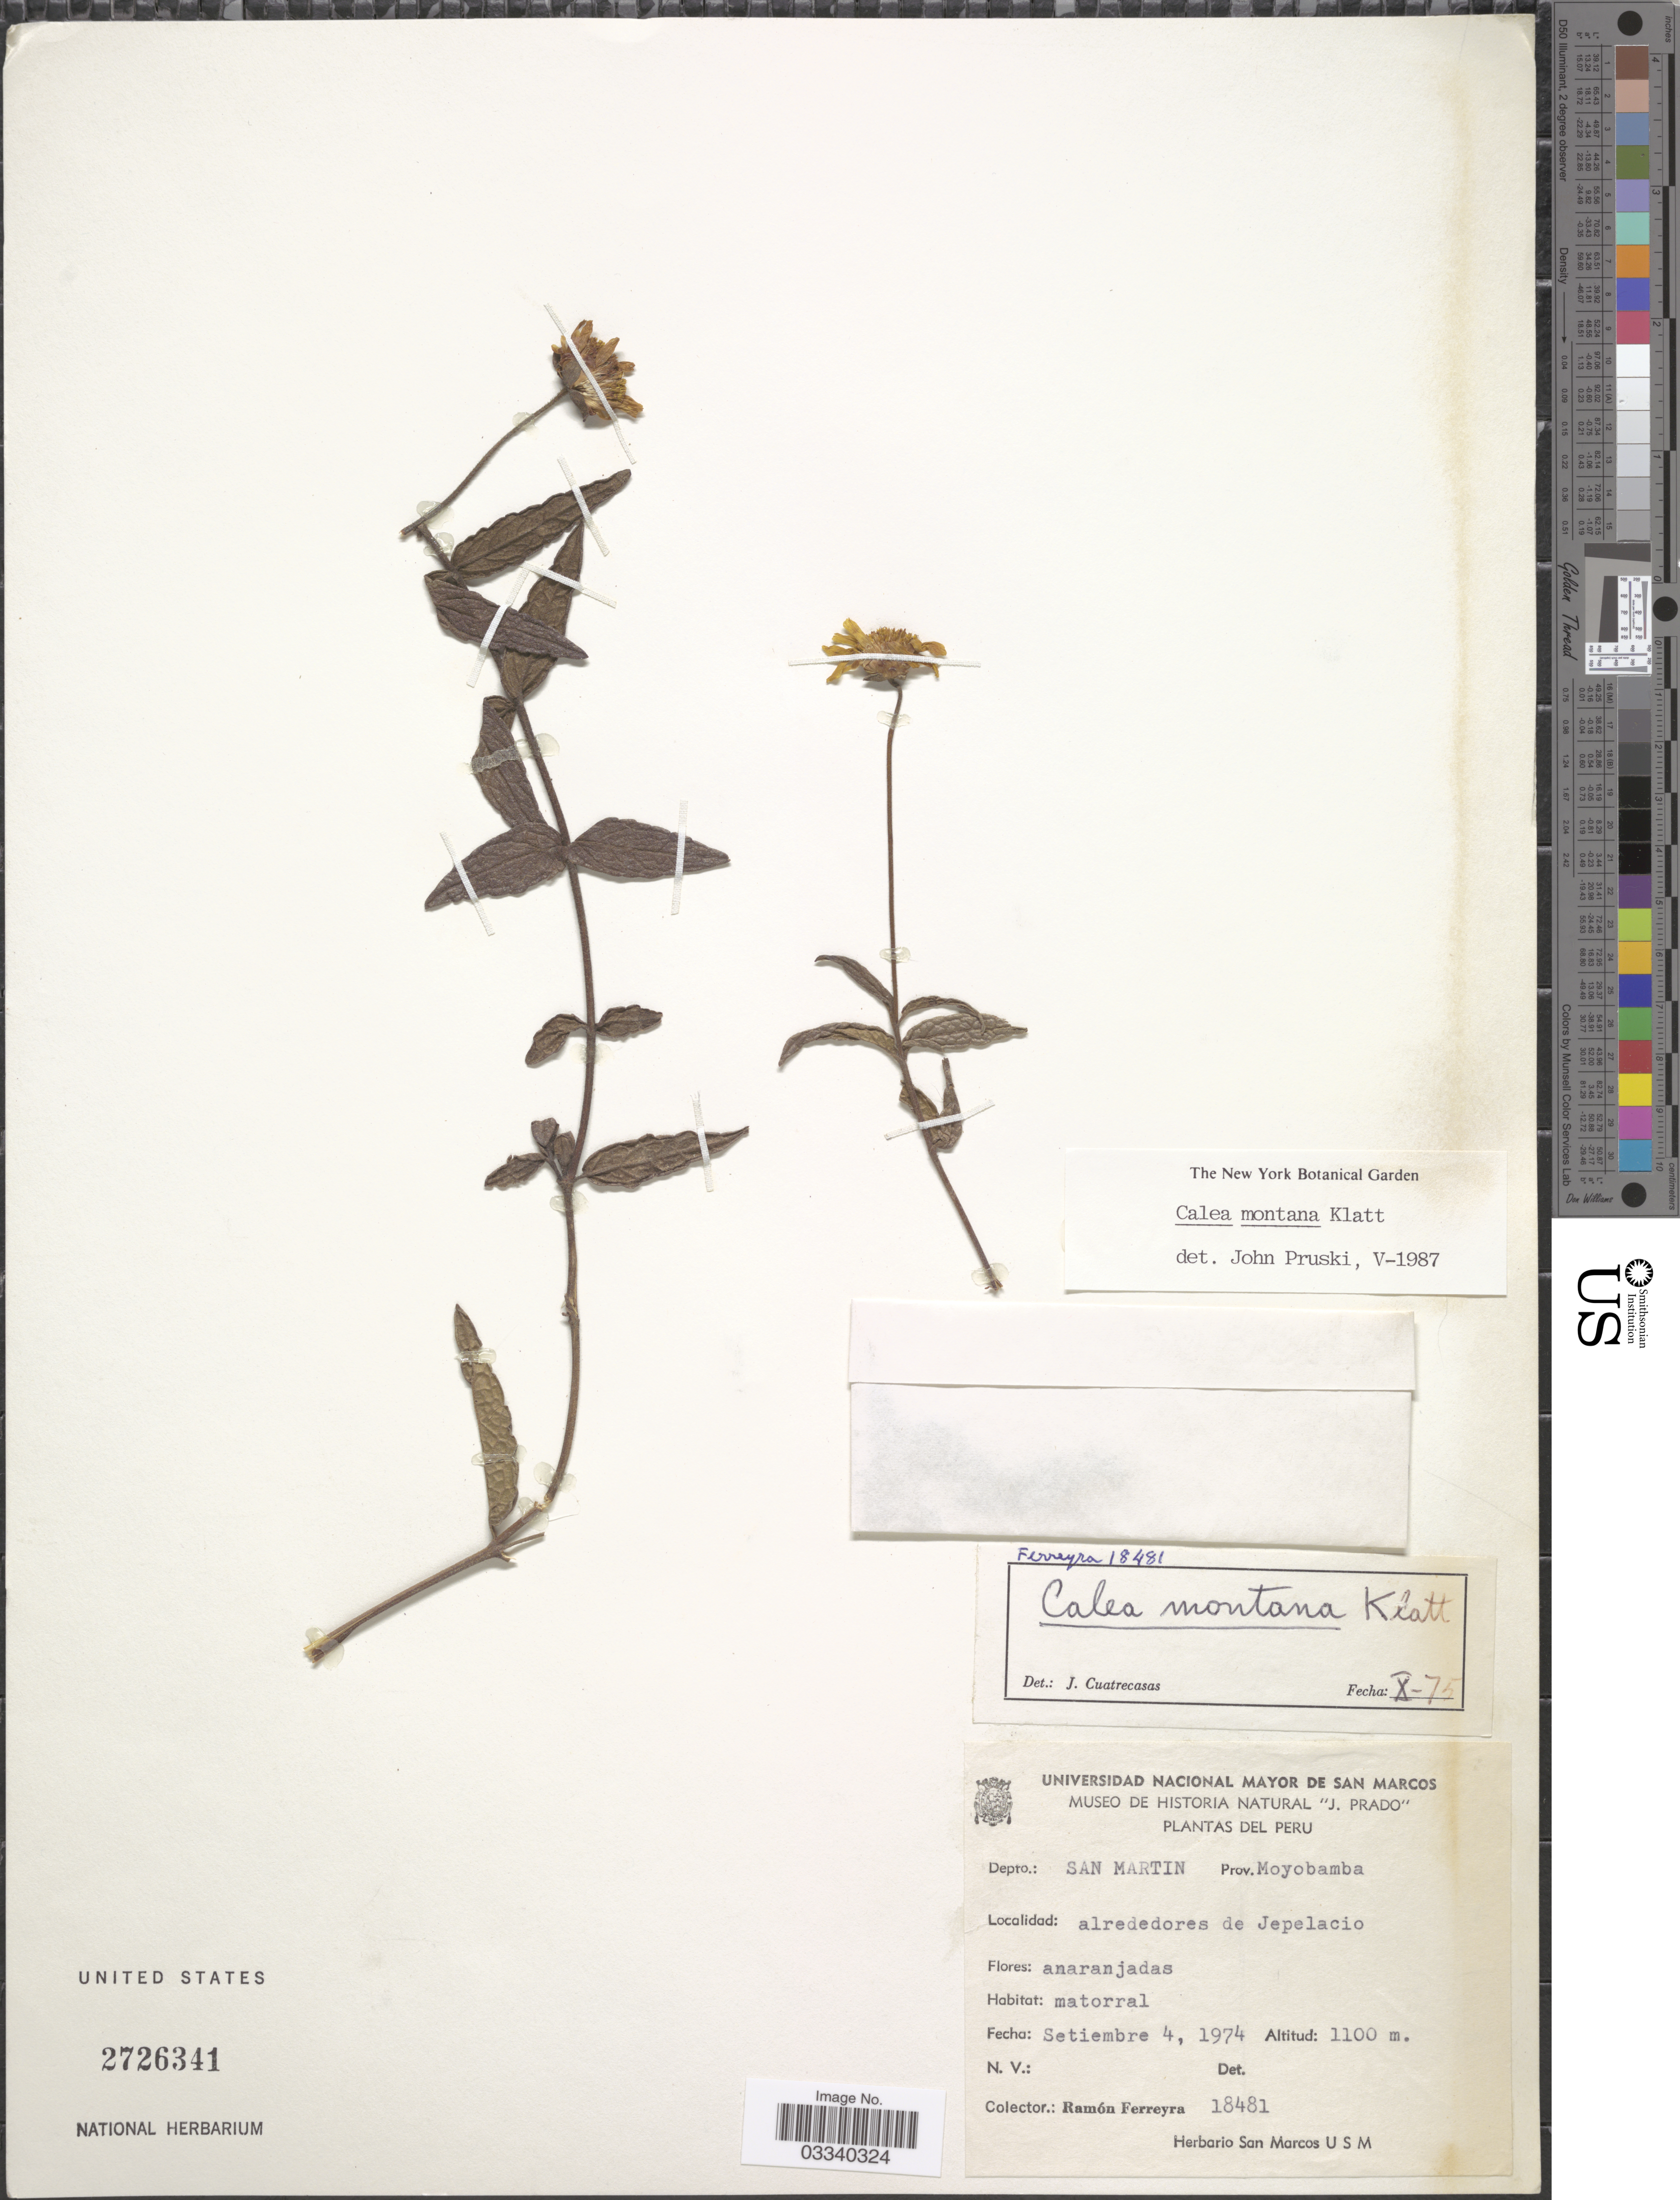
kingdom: Plantae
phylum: Tracheophyta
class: Magnoliopsida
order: Asterales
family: Asteraceae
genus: Calea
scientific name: Calea montana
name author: Klatt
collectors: R. A. Ferreyra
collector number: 18481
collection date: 1974-09-04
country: Peru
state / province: San Martín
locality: Depto.: San Martin, Prov. Moyobamba, alrededores de Jepelacio.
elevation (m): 1100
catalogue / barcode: US 2726341